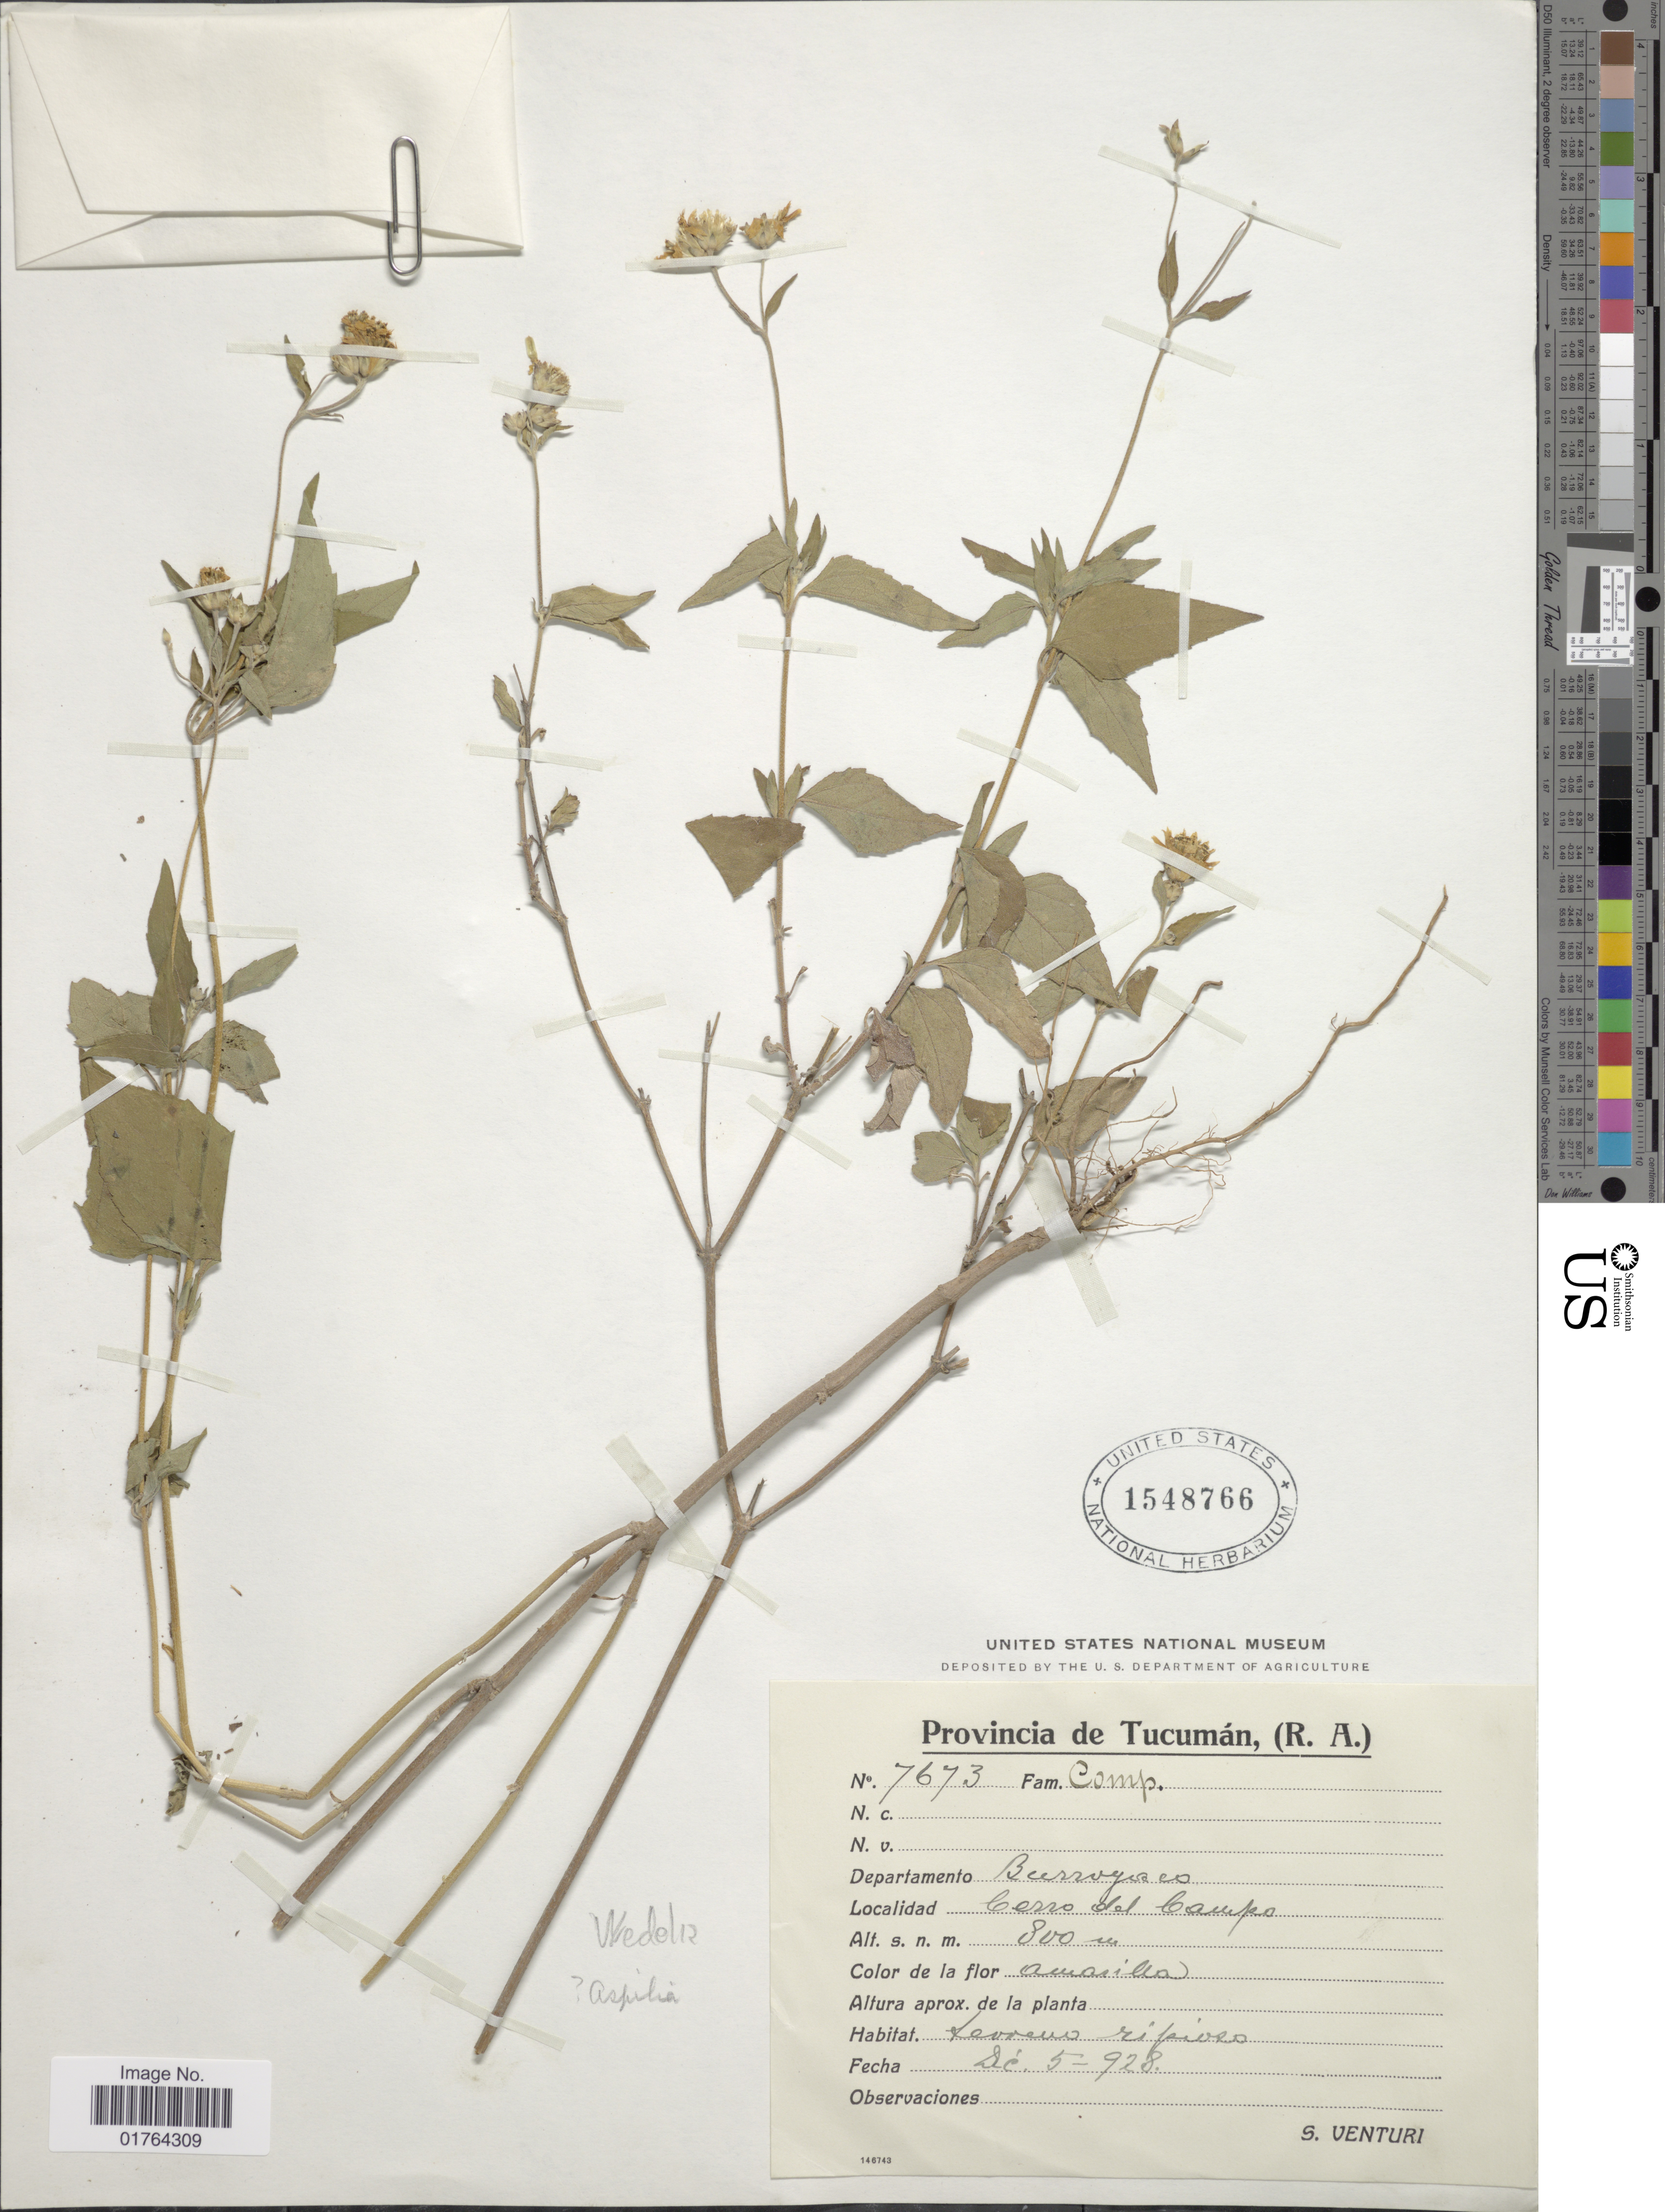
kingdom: Plantae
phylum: Tracheophyta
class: Magnoliopsida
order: Asterales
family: Asteraceae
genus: Wedelia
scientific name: Wedelia brachylepis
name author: Griseb.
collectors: S. Venturi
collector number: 7673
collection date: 1928-12-25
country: Argentina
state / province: Tucuman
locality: Provincia de Tucuman, (R. A. ), Departamento Burroycas, Cerro del Campo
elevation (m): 800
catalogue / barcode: US 1548766